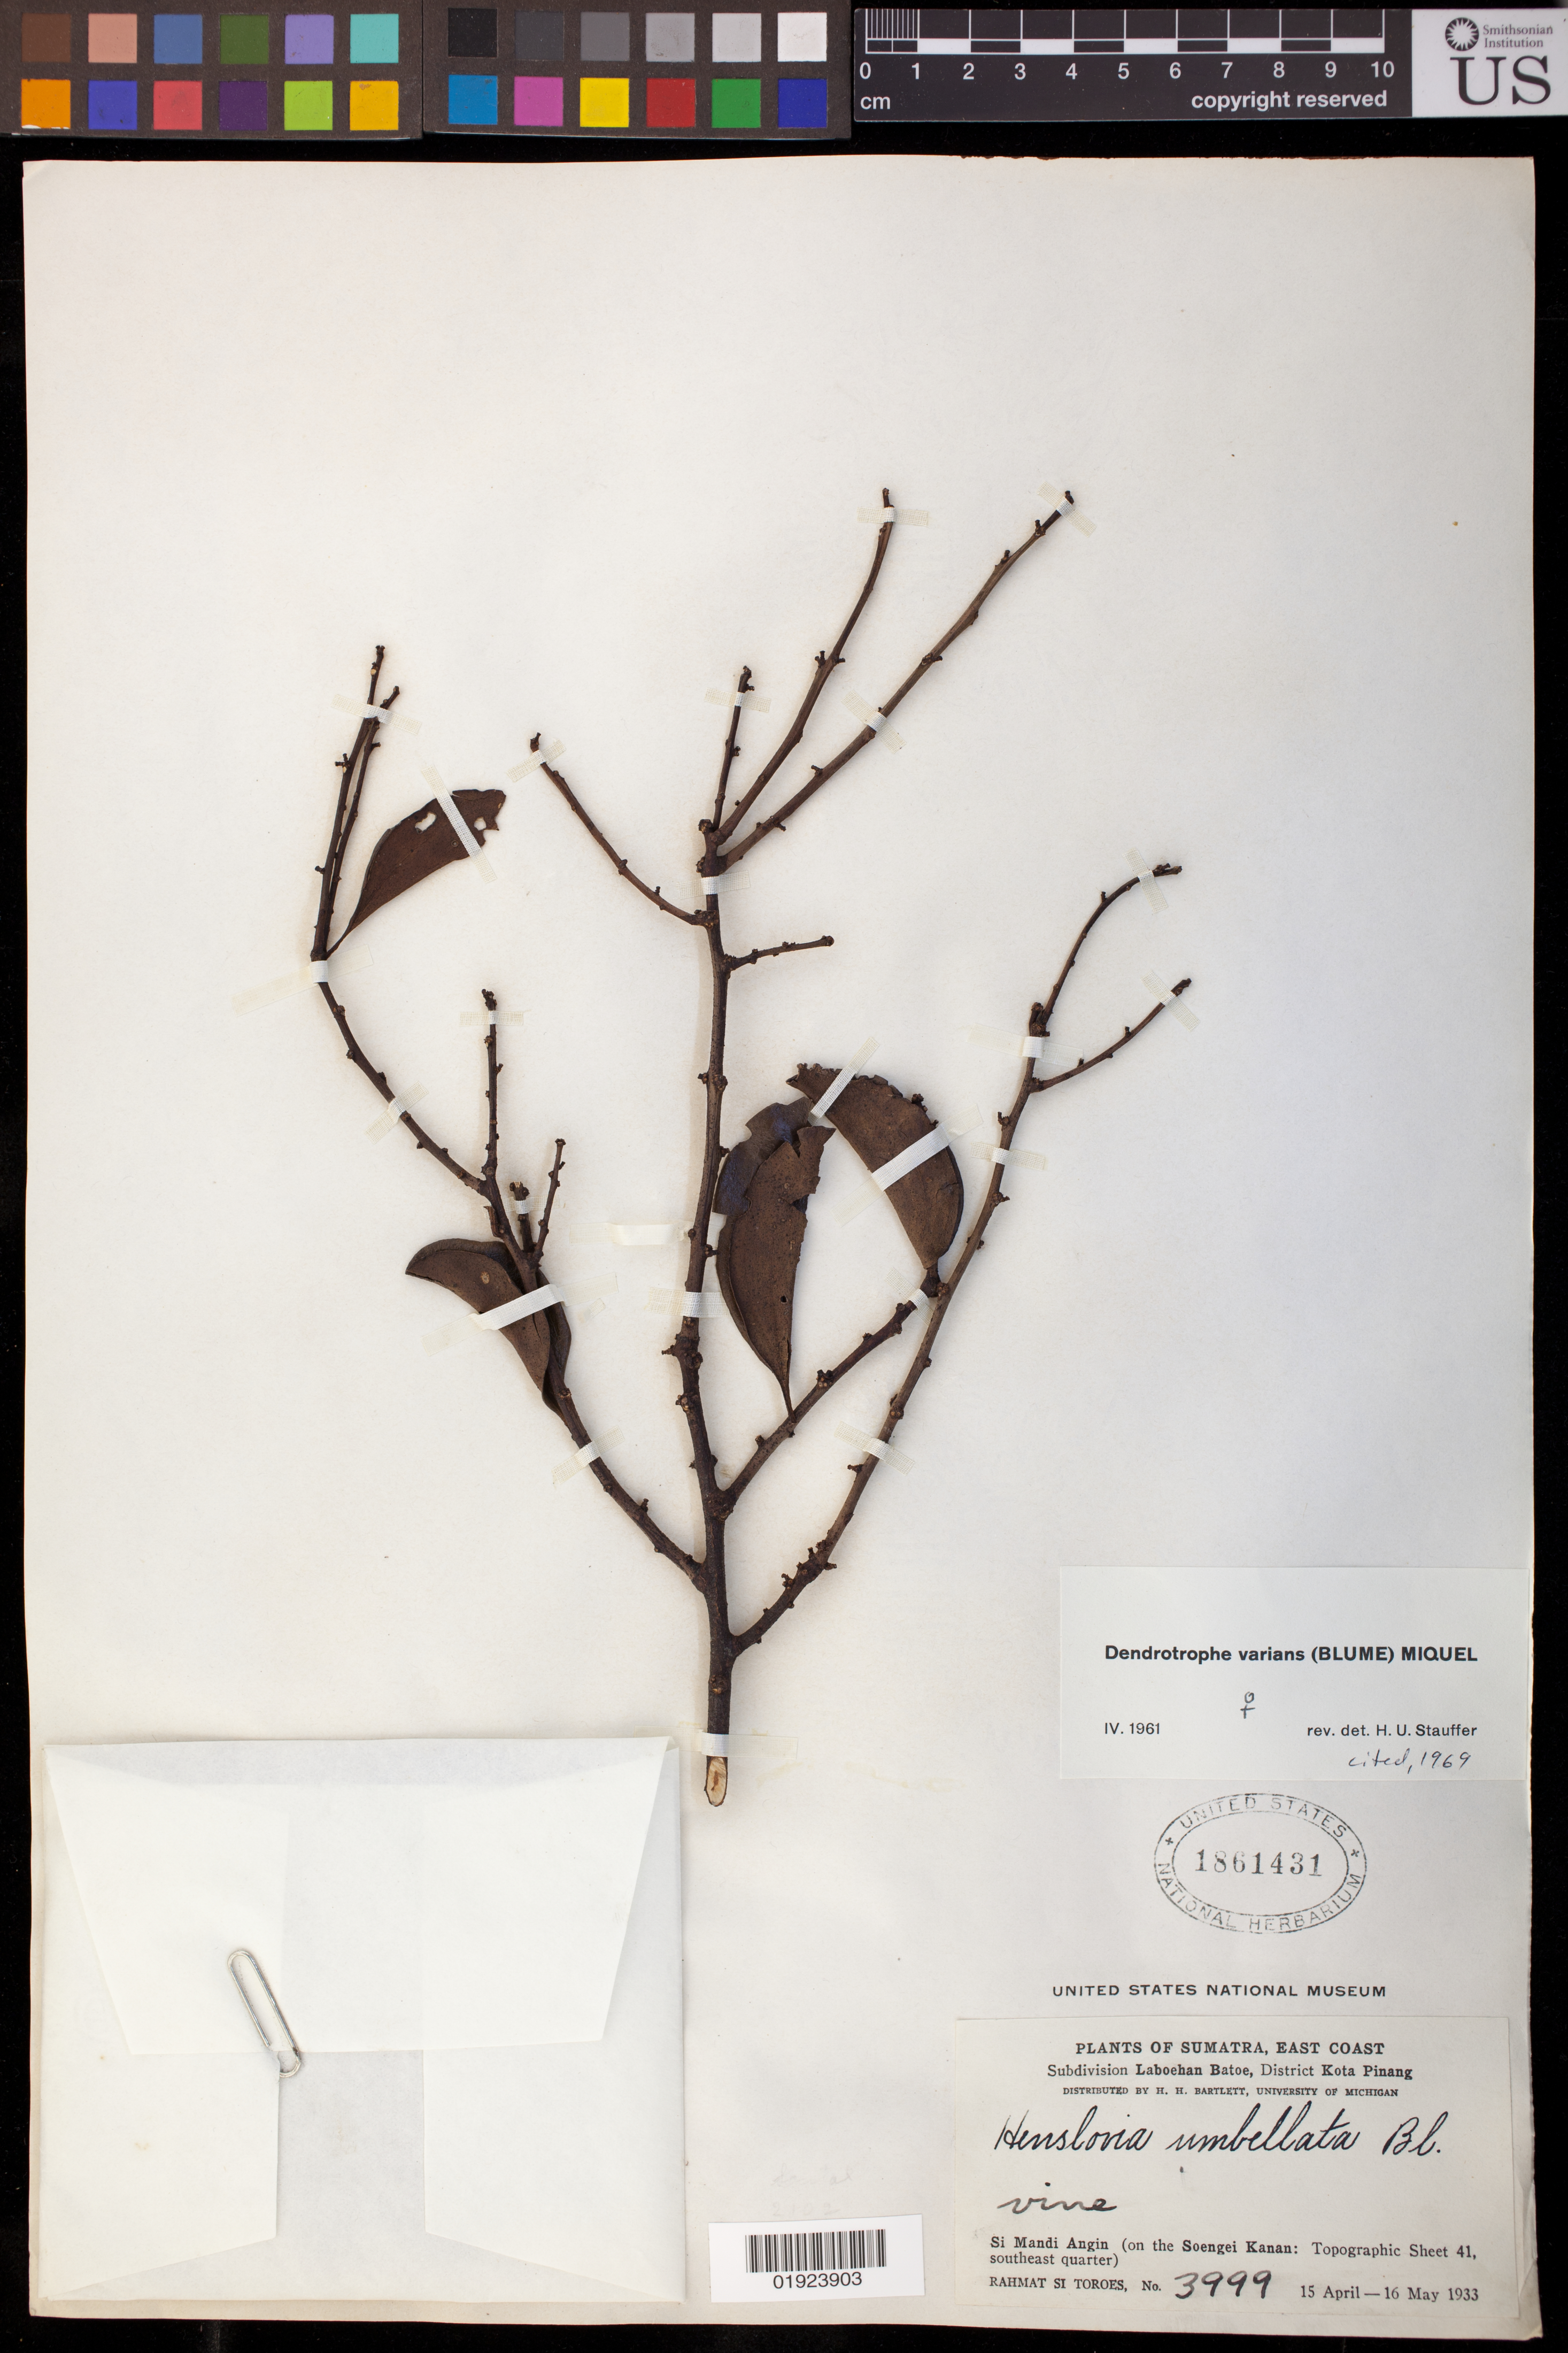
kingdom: Plantae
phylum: Tracheophyta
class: Magnoliopsida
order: Santalales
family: Amphorogynaceae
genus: Dendrotrophe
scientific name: Dendrotrophe varians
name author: (Blume) Miq.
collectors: Rahmat Si Boeea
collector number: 3999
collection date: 1933-04-15/1933-05-16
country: Indonesia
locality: Simandi Angin (on the Sungay Kanan River: Topographic Sheet 41, southeast quarter)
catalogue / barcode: US 1861431